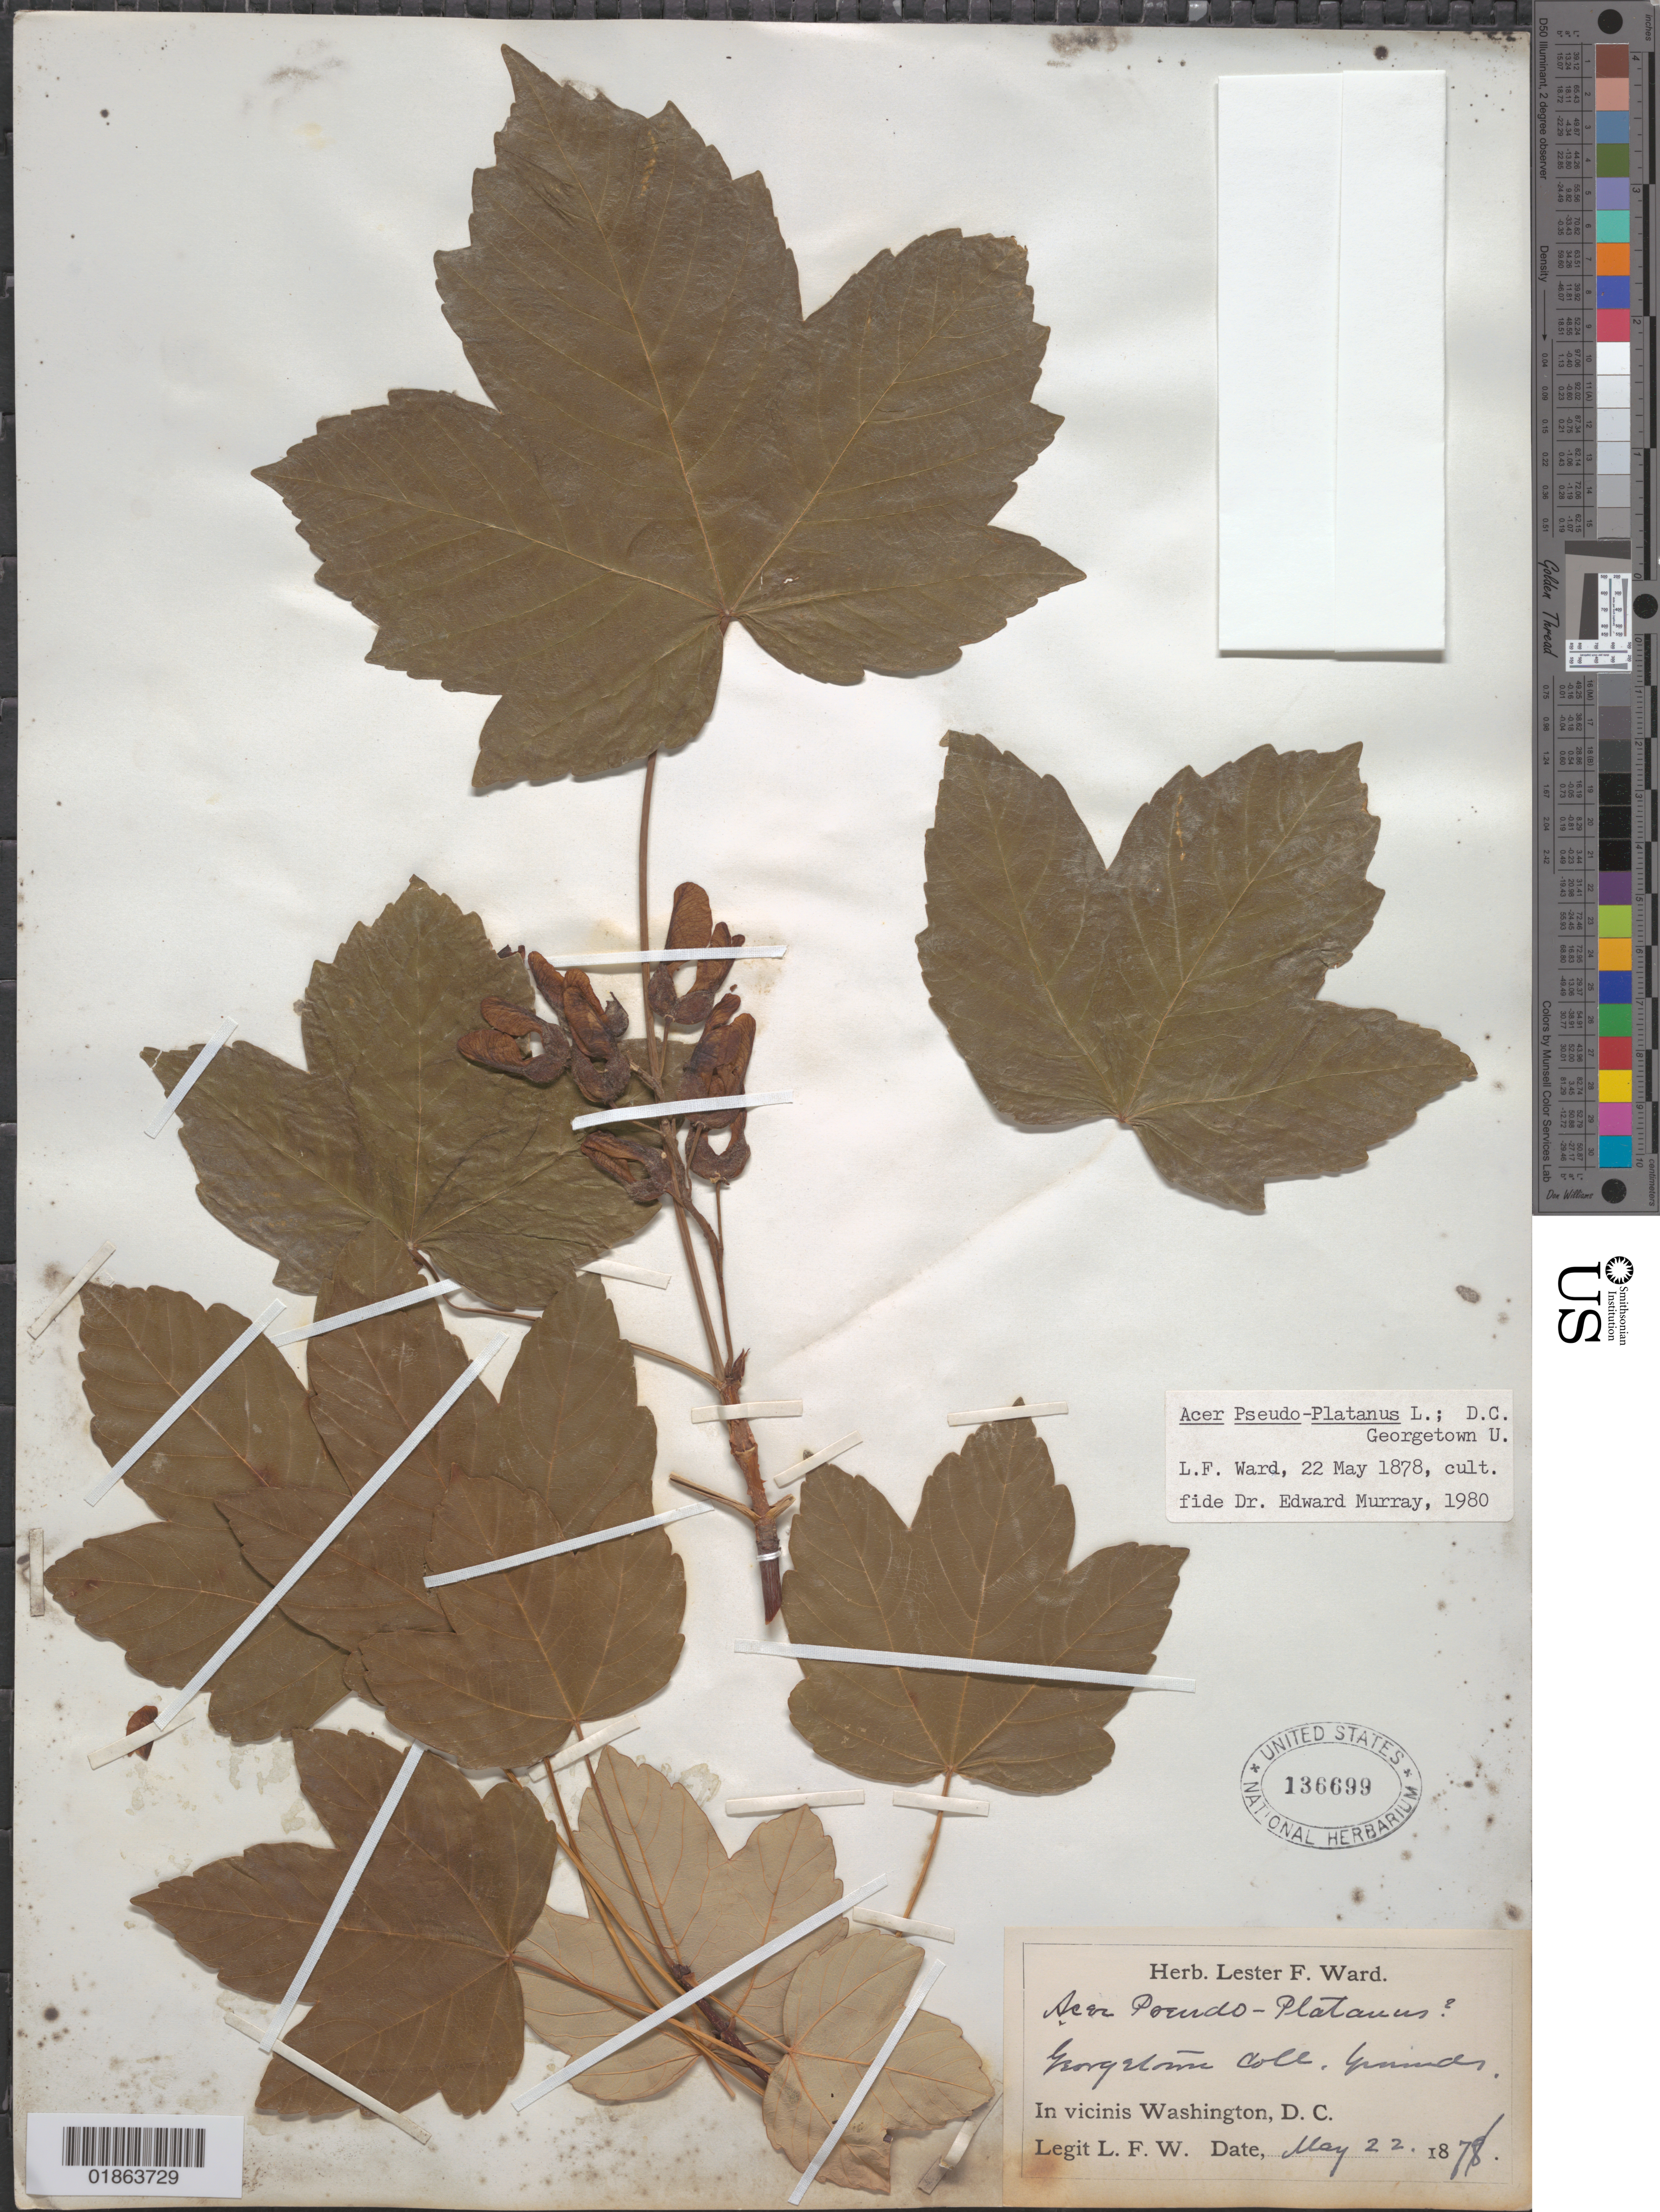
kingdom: Plantae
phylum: Tracheophyta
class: Magnoliopsida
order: Sapindales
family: Sapindaceae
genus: Acer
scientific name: Acer pseudoplatanus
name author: L.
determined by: Murray, Edward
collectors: L. F. Ward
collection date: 1878-05-22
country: United States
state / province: District of Columbia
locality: Georgetown College grounds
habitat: Cultivated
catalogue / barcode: US 136699